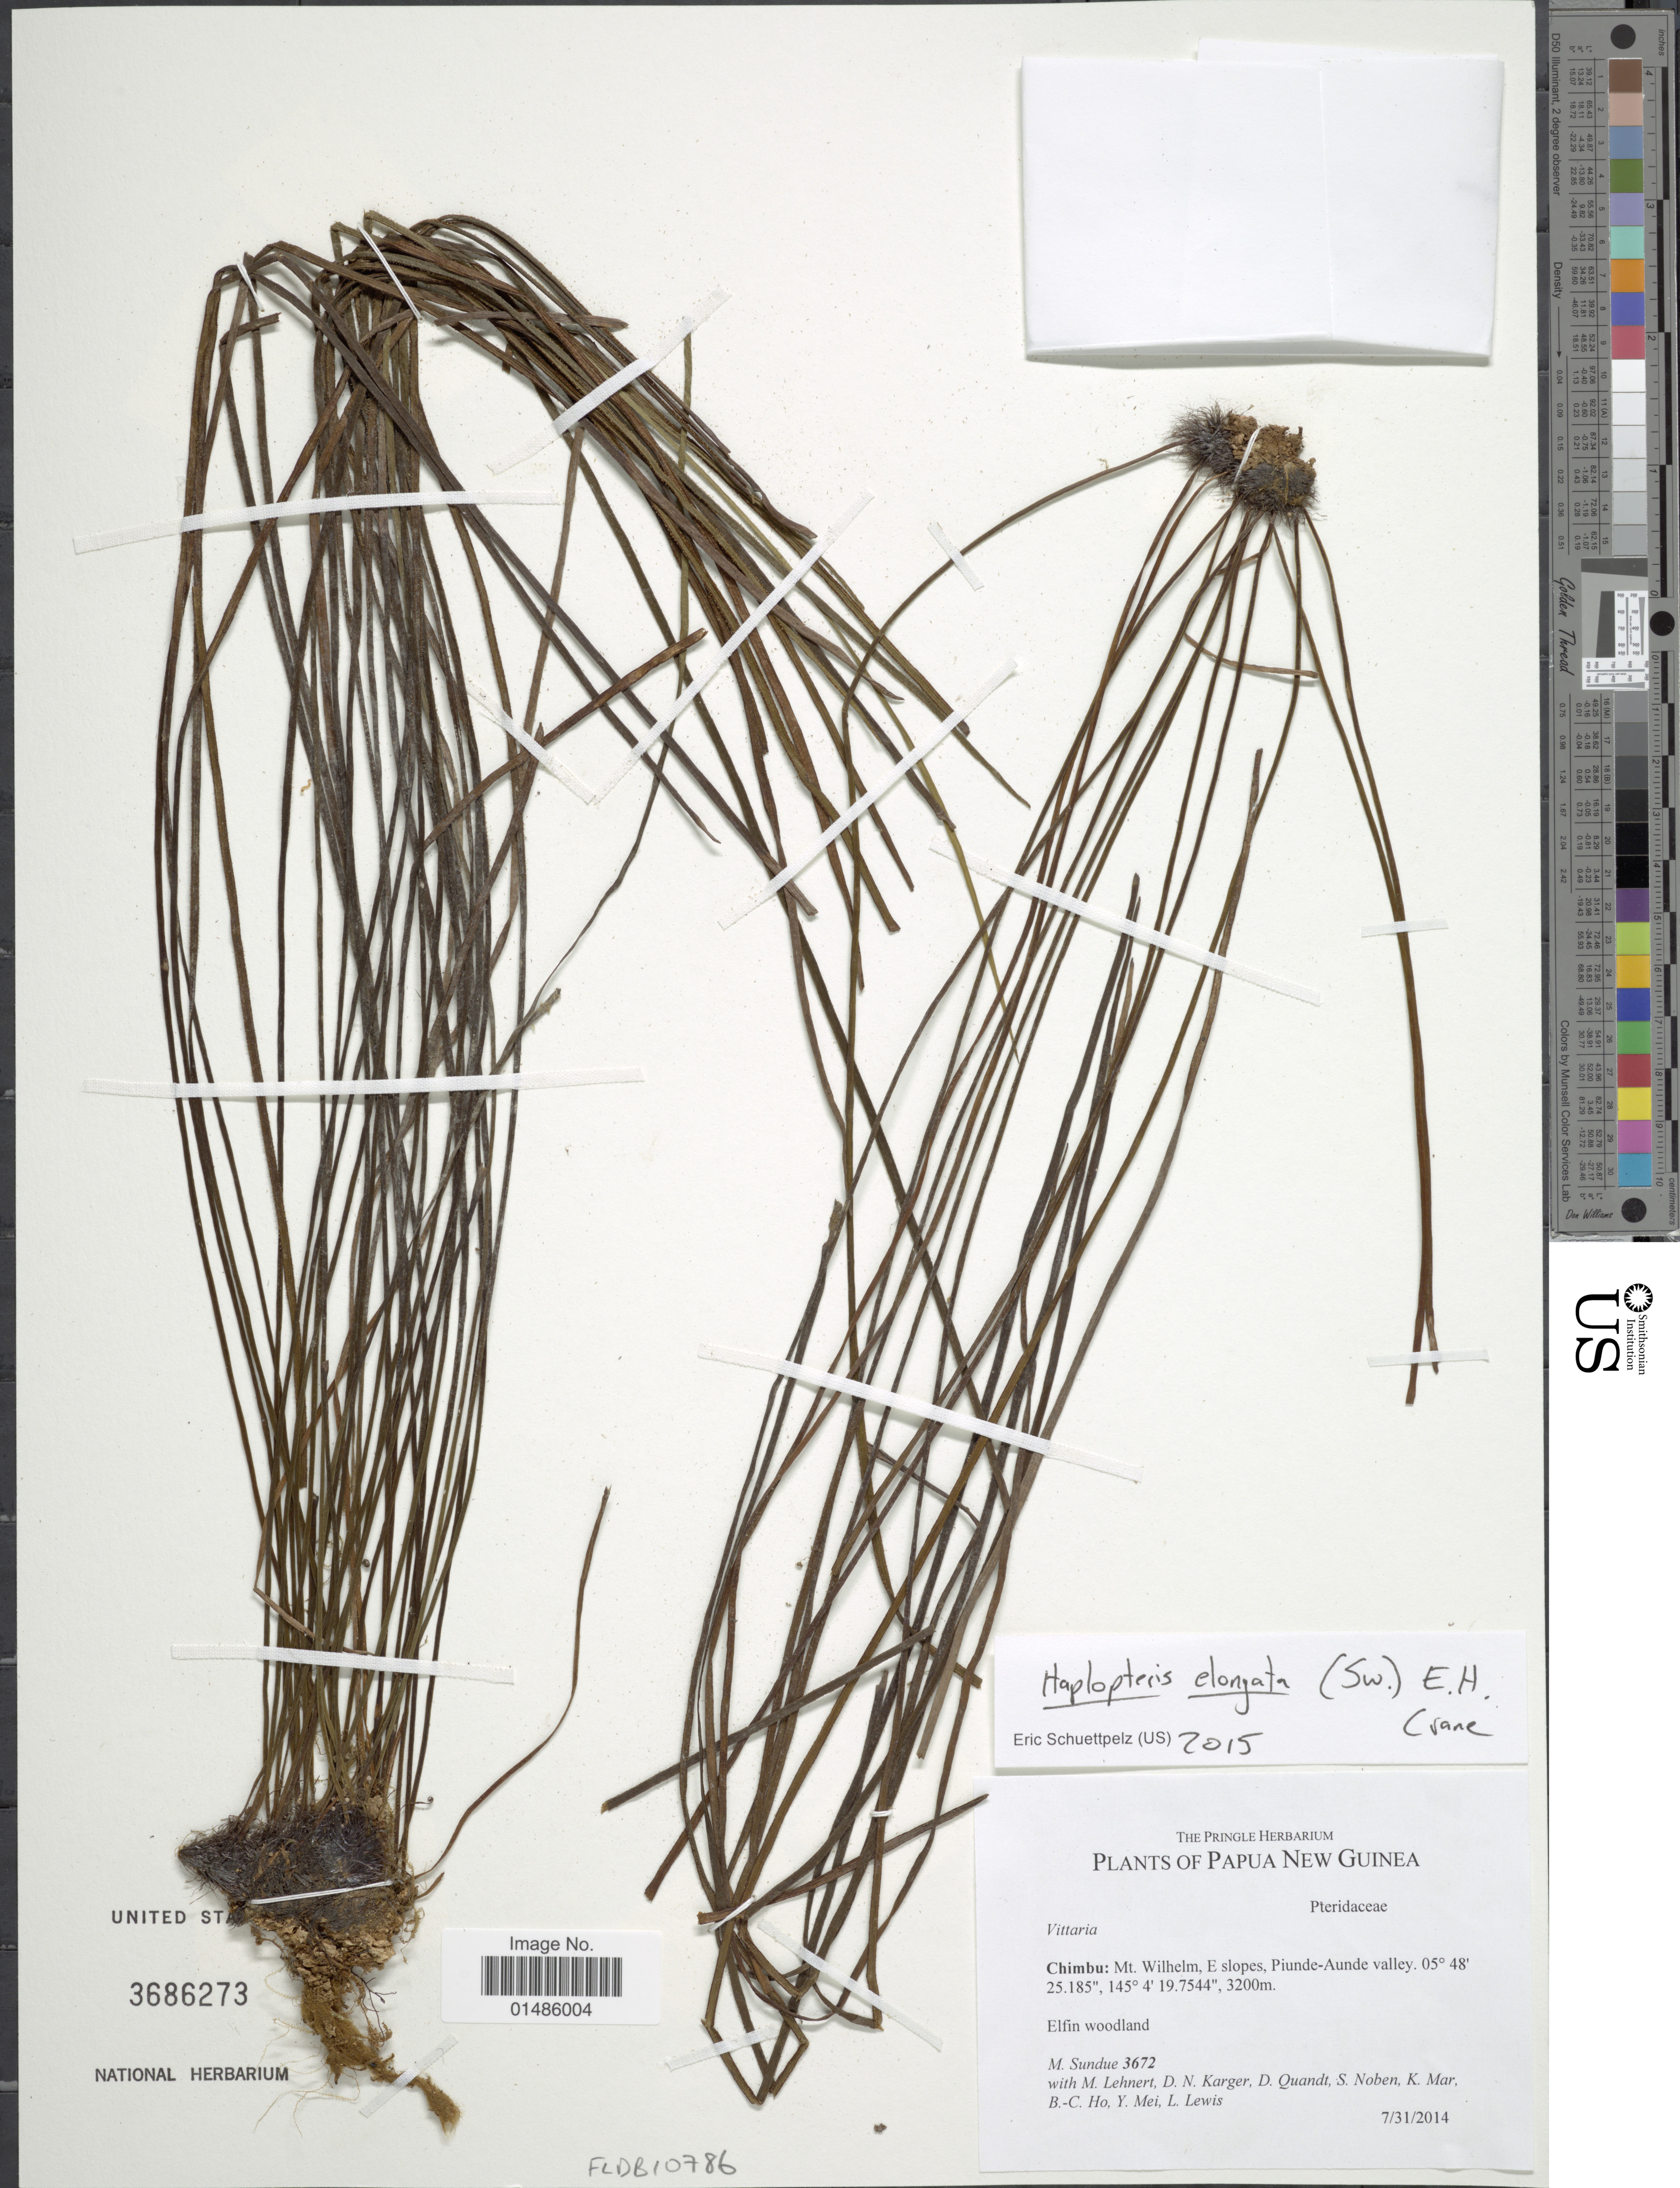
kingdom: Plantae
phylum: Tracheophyta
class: Polypodiopsida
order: Polypodiales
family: Pteridaceae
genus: Haplopteris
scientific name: Haplopteris elongata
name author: (Sw.) Crane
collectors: M. Sundue, M. Lehnert, D. Karger, D. Quandt & et al.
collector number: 3672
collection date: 2014-07-31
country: Papua New Guinea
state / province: Chimbu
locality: Mt. Wilhelm, E slopes, Piunde-Aunde valley.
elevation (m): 3200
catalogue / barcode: US 3686273